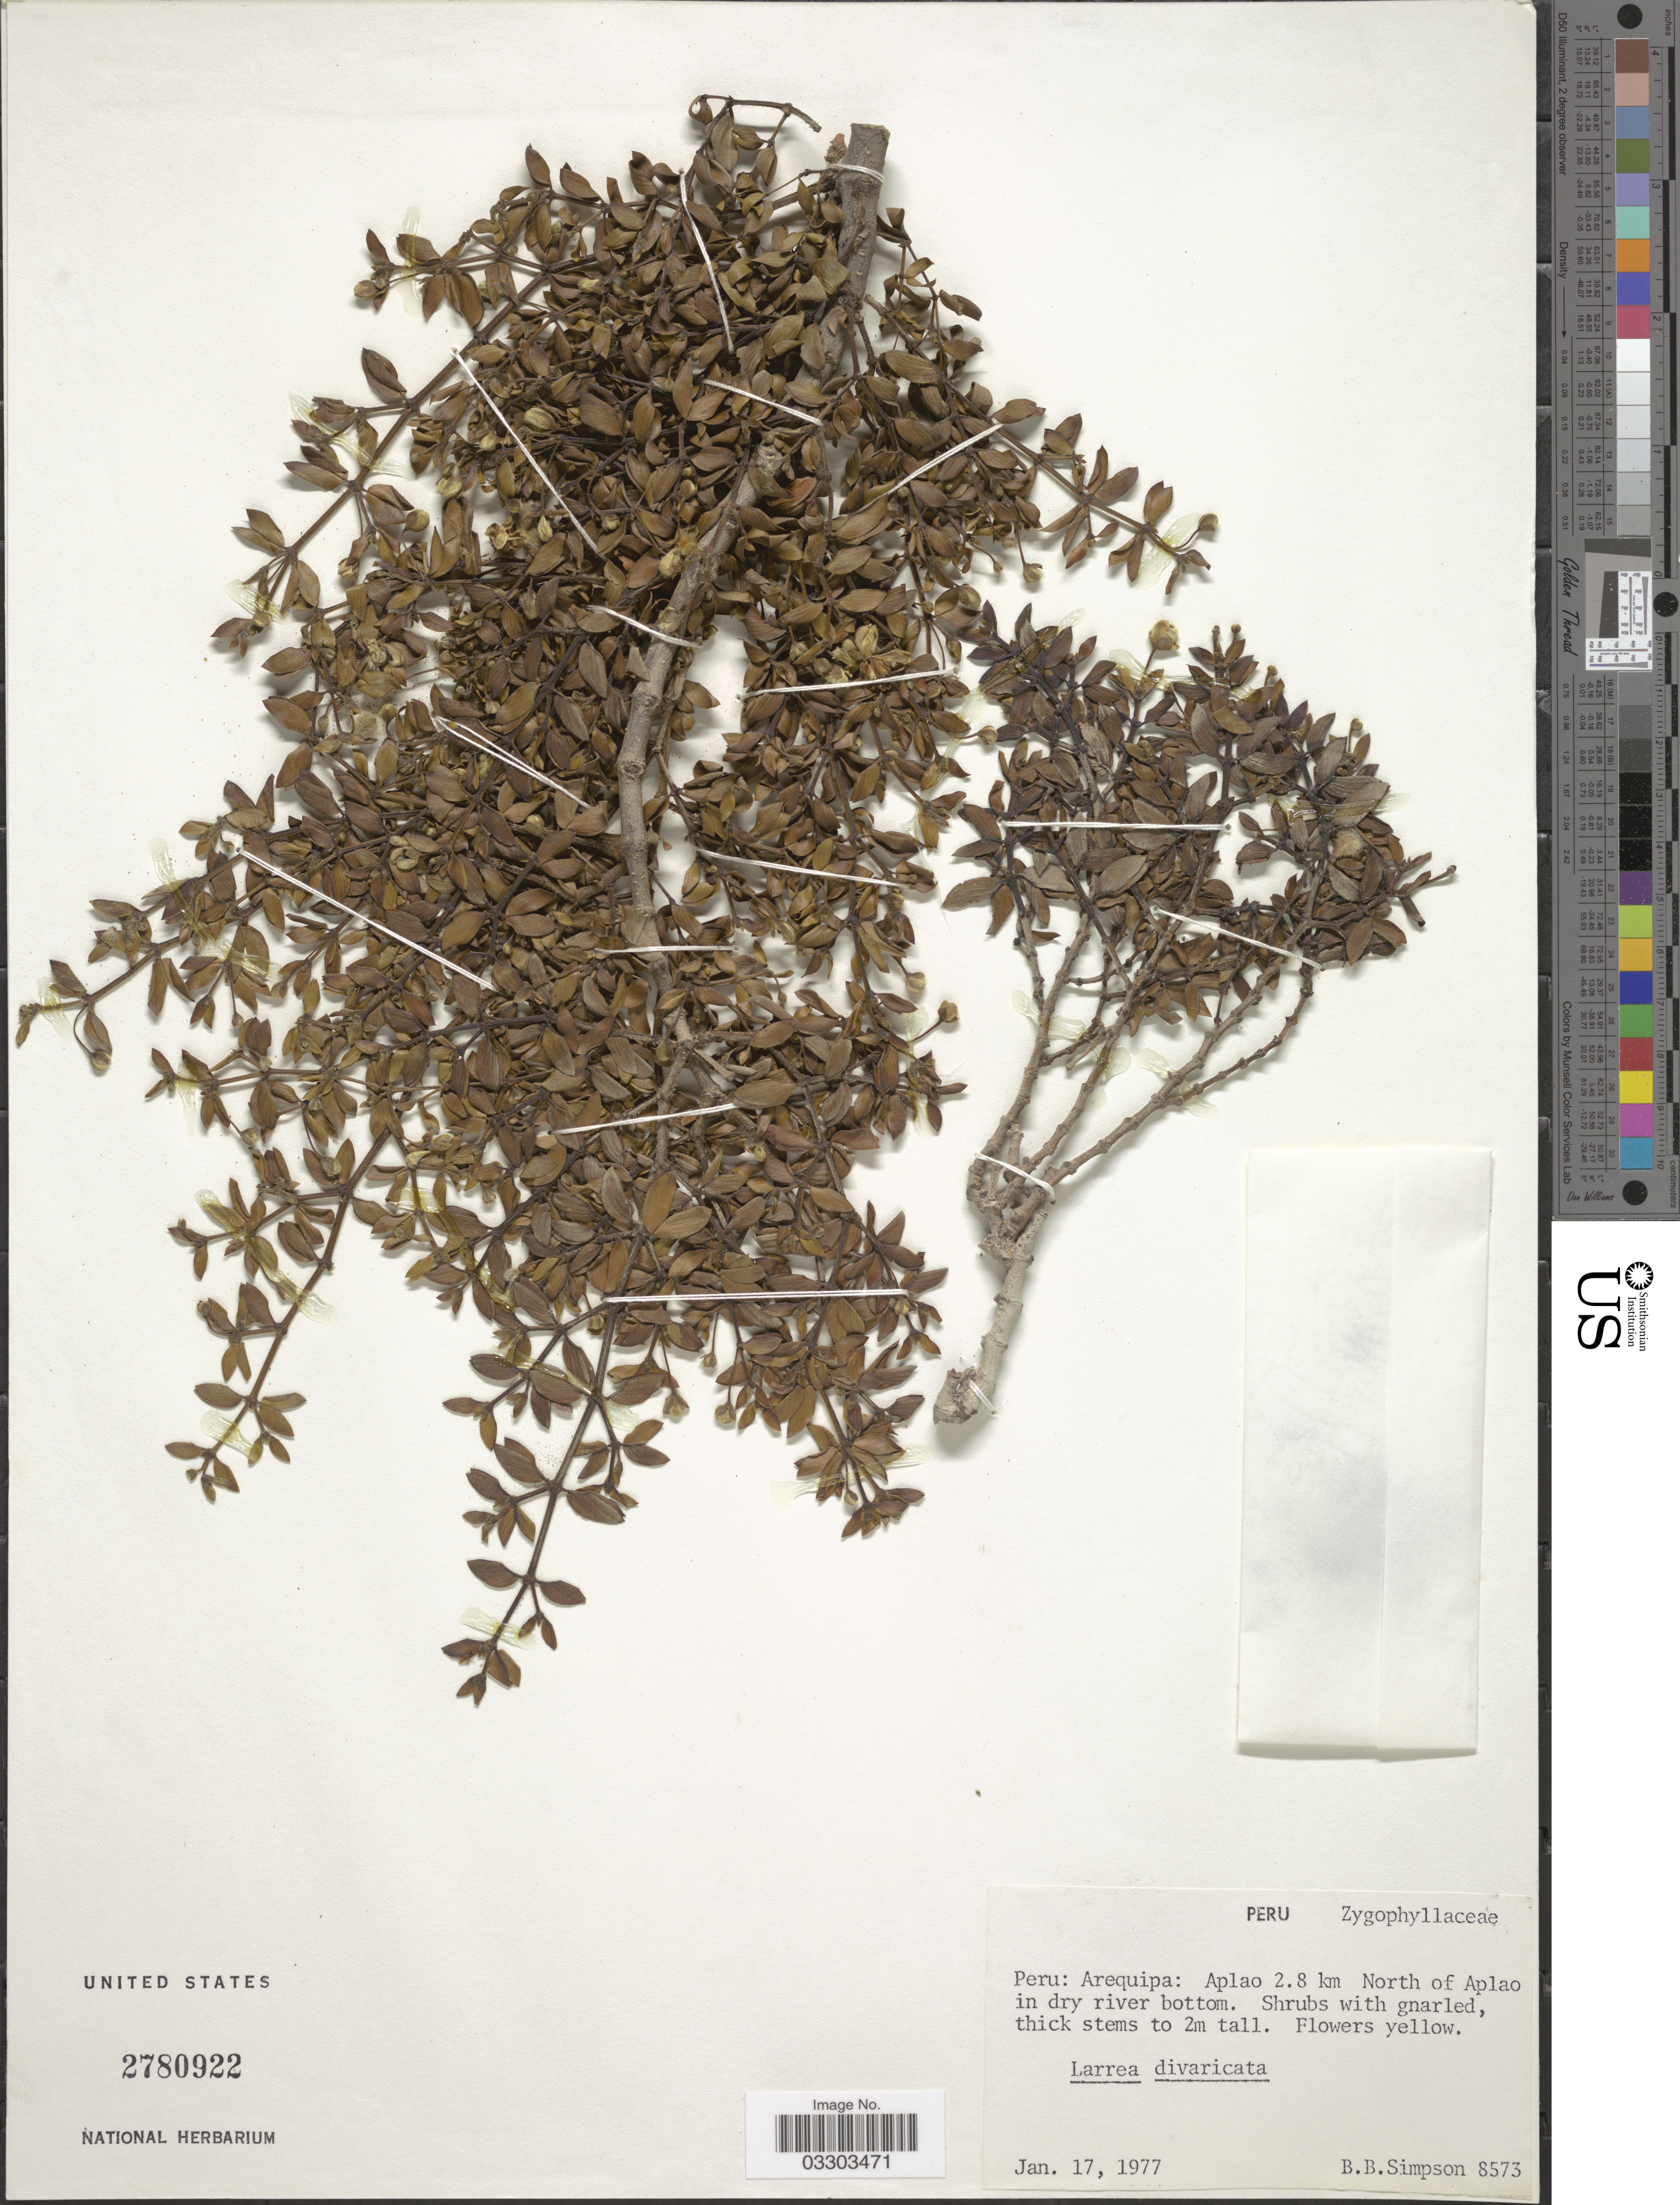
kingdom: Plantae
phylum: Tracheophyta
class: Magnoliopsida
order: Zygophyllales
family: Zygophyllaceae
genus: Larrea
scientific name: Larrea divaricata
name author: Cav.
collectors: B. Simpson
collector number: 8573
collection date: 1977-01-17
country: Peru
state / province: Arequipa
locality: Aplao 2.8 km North of Aplao in dry river bottom.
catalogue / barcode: US 2780922